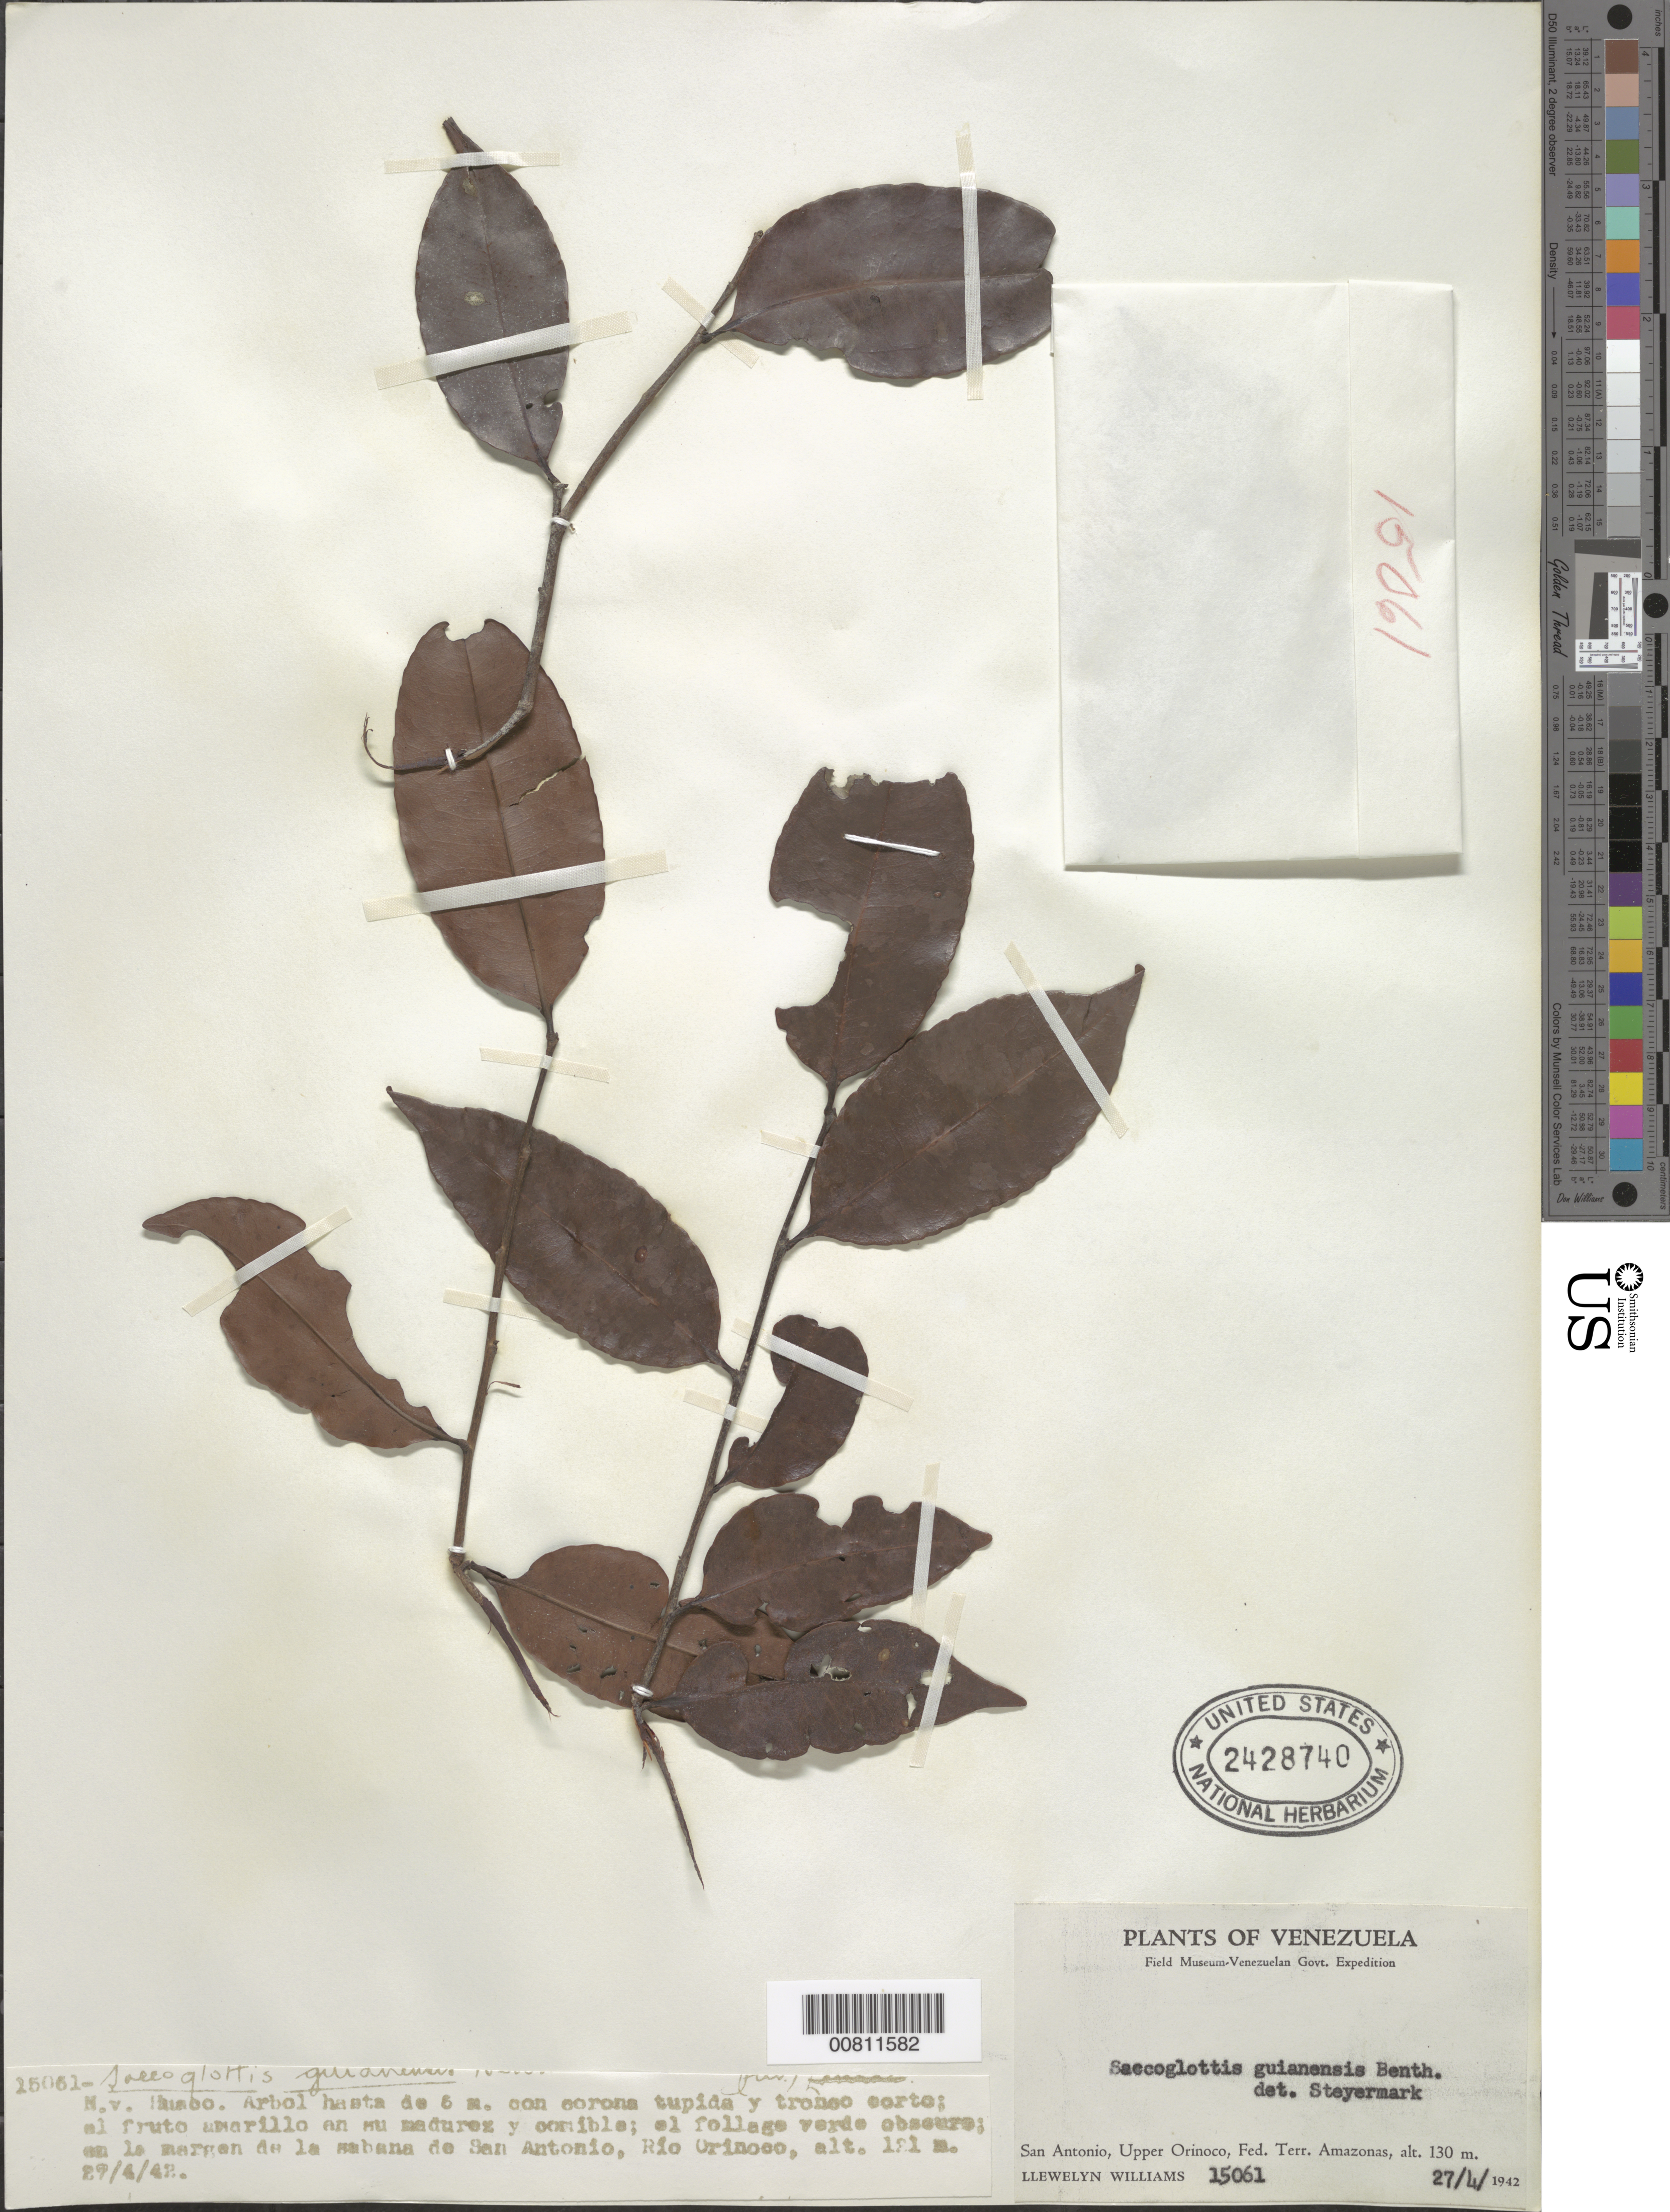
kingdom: Plantae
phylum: Tracheophyta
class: Magnoliopsida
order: Malpighiales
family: Humiriaceae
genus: Sacoglottis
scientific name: Sacoglottis guianensis var. guianensis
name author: Benth.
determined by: Steyermark, Julian A., (VEN)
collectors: Ll. Williams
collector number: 15061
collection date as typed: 27-Apr-42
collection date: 1942-04-27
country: Venezuela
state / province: Amazonas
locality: San Antonio, Río Orinoco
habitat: Margen de la sabana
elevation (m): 121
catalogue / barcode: US 2428740